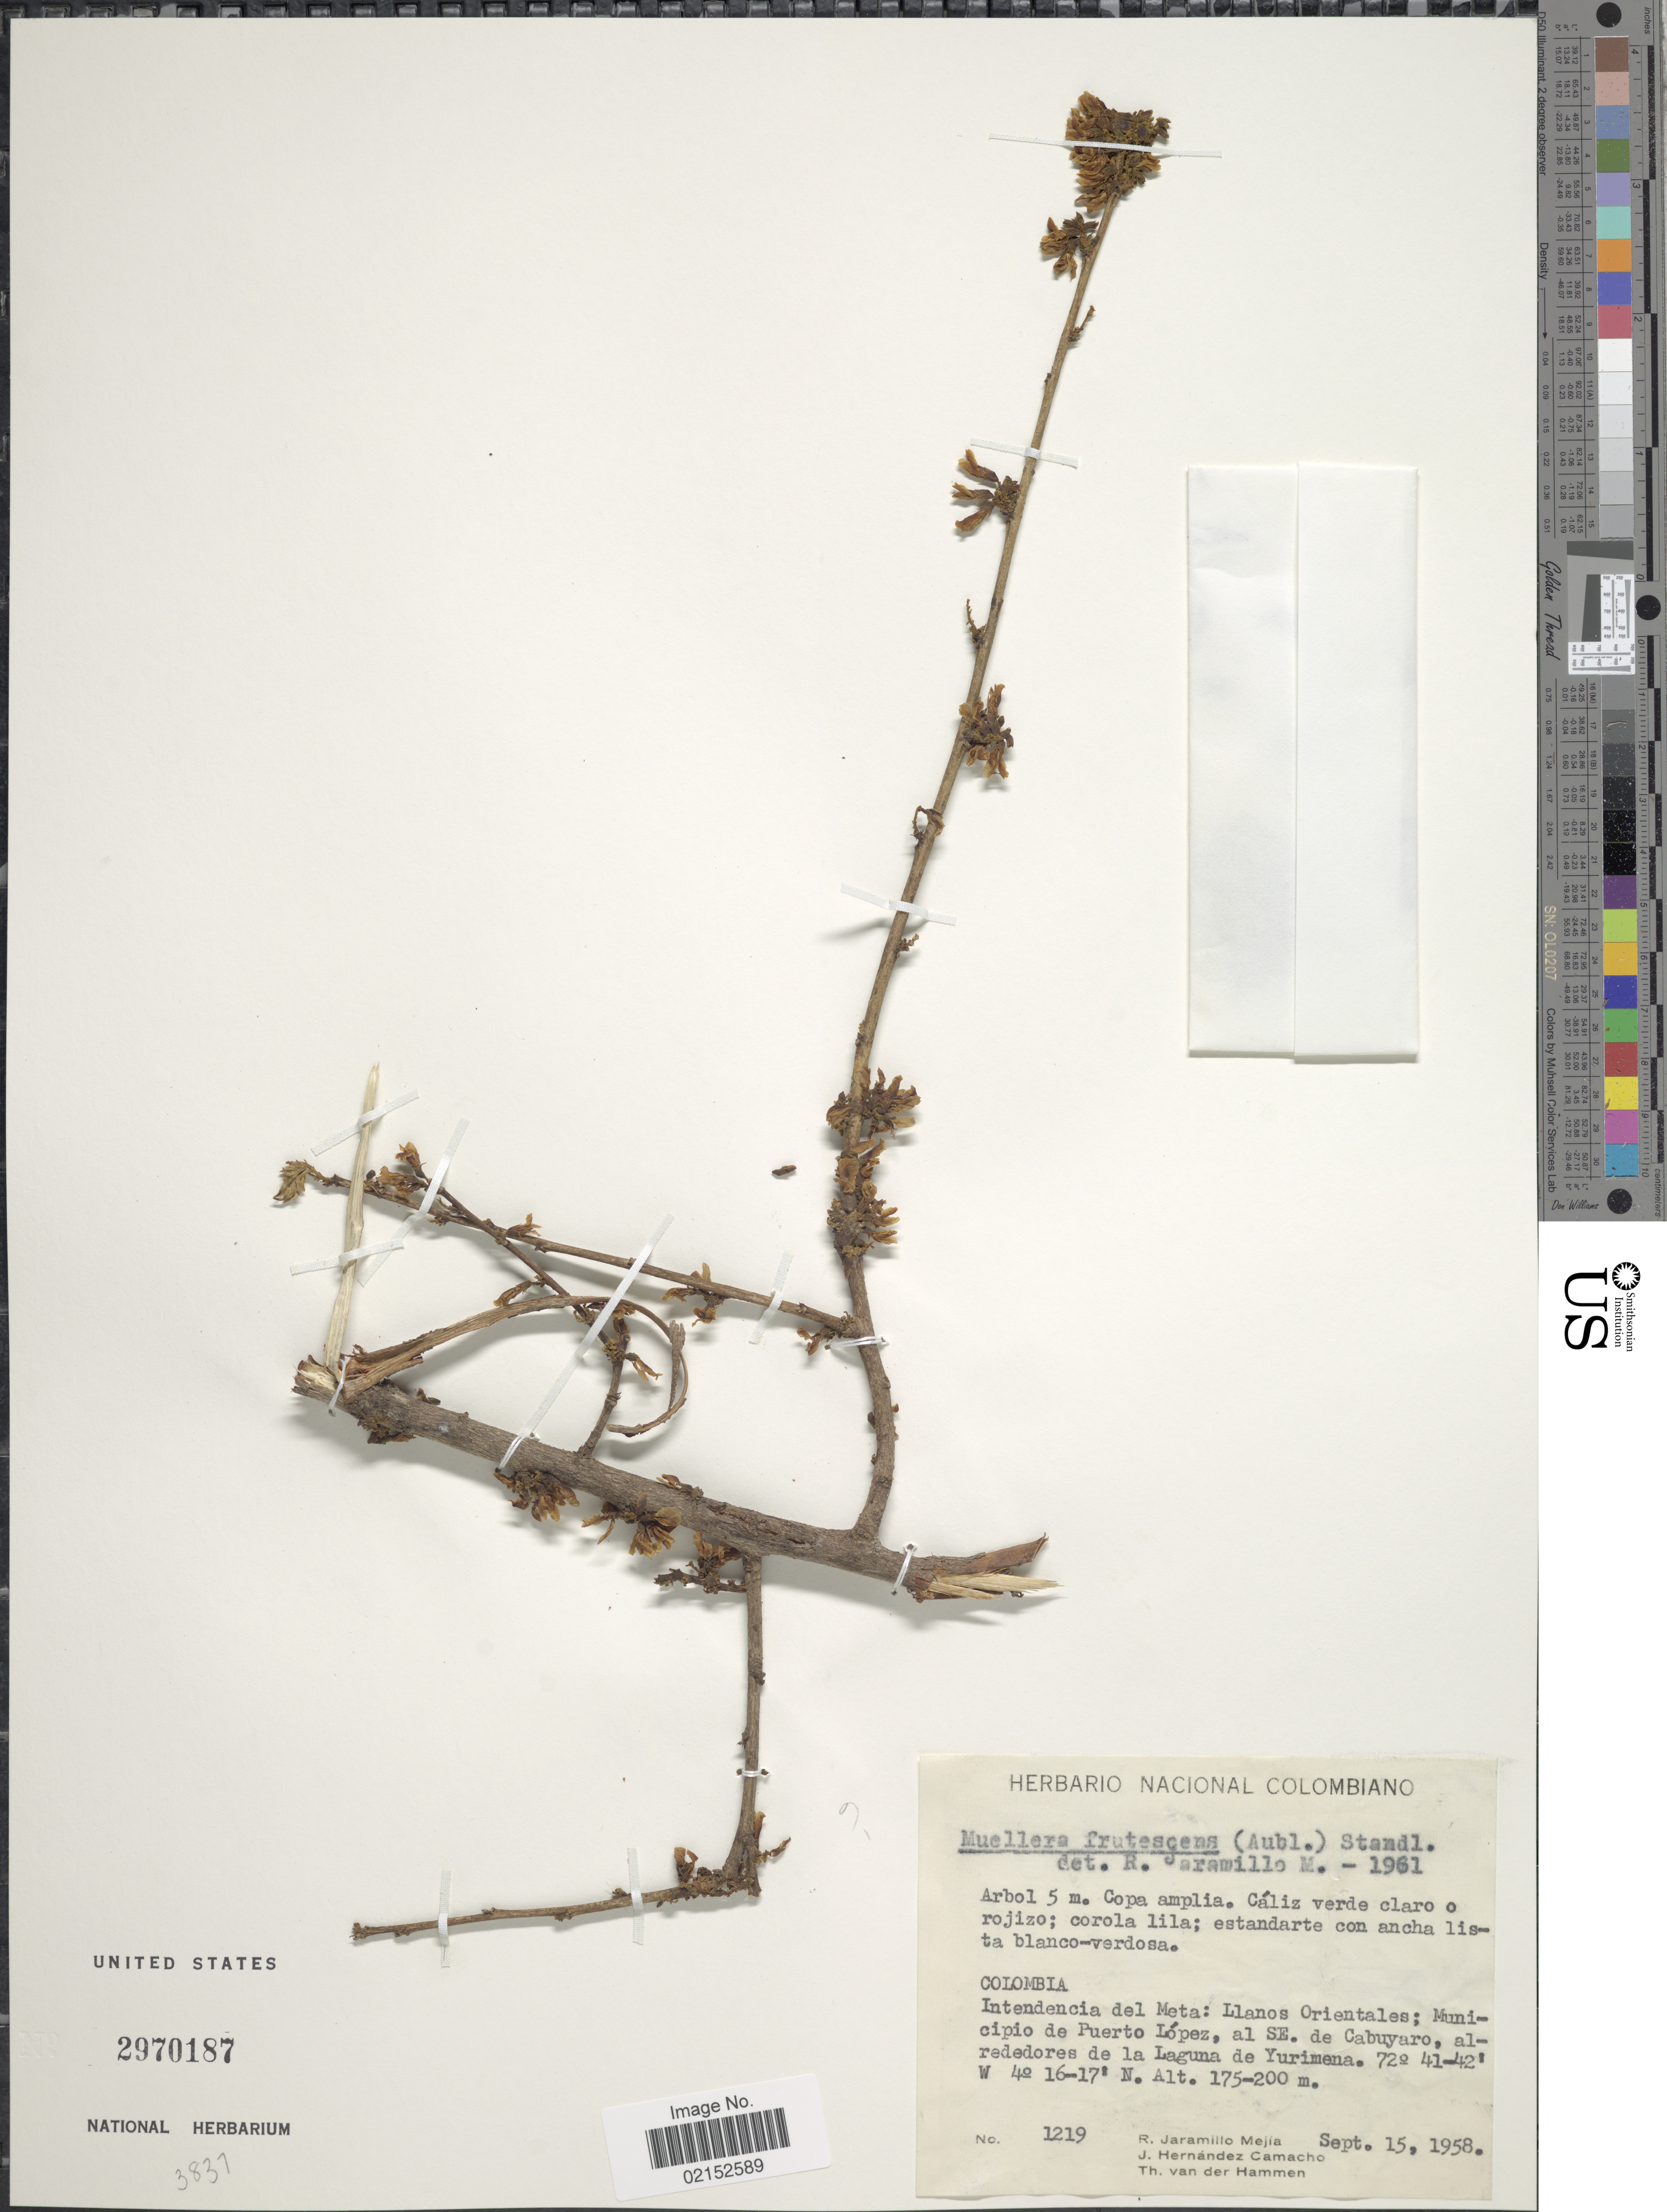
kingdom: Plantae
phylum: Tracheophyta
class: Magnoliopsida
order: Fabales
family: Fabaceae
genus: Muellera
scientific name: Muellera frutescens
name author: (Aubl.) Standl.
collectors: R. Jaramillo M., J. Hernandez Camacho & T. Hammen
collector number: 1219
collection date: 1958-09-15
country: Colombia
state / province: Meta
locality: Llanos Orientales: Municipio de Puerto Lopez, al SE de Cabuyaro, alrededores de la Laguna de Yurimena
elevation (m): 175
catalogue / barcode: US 2970187